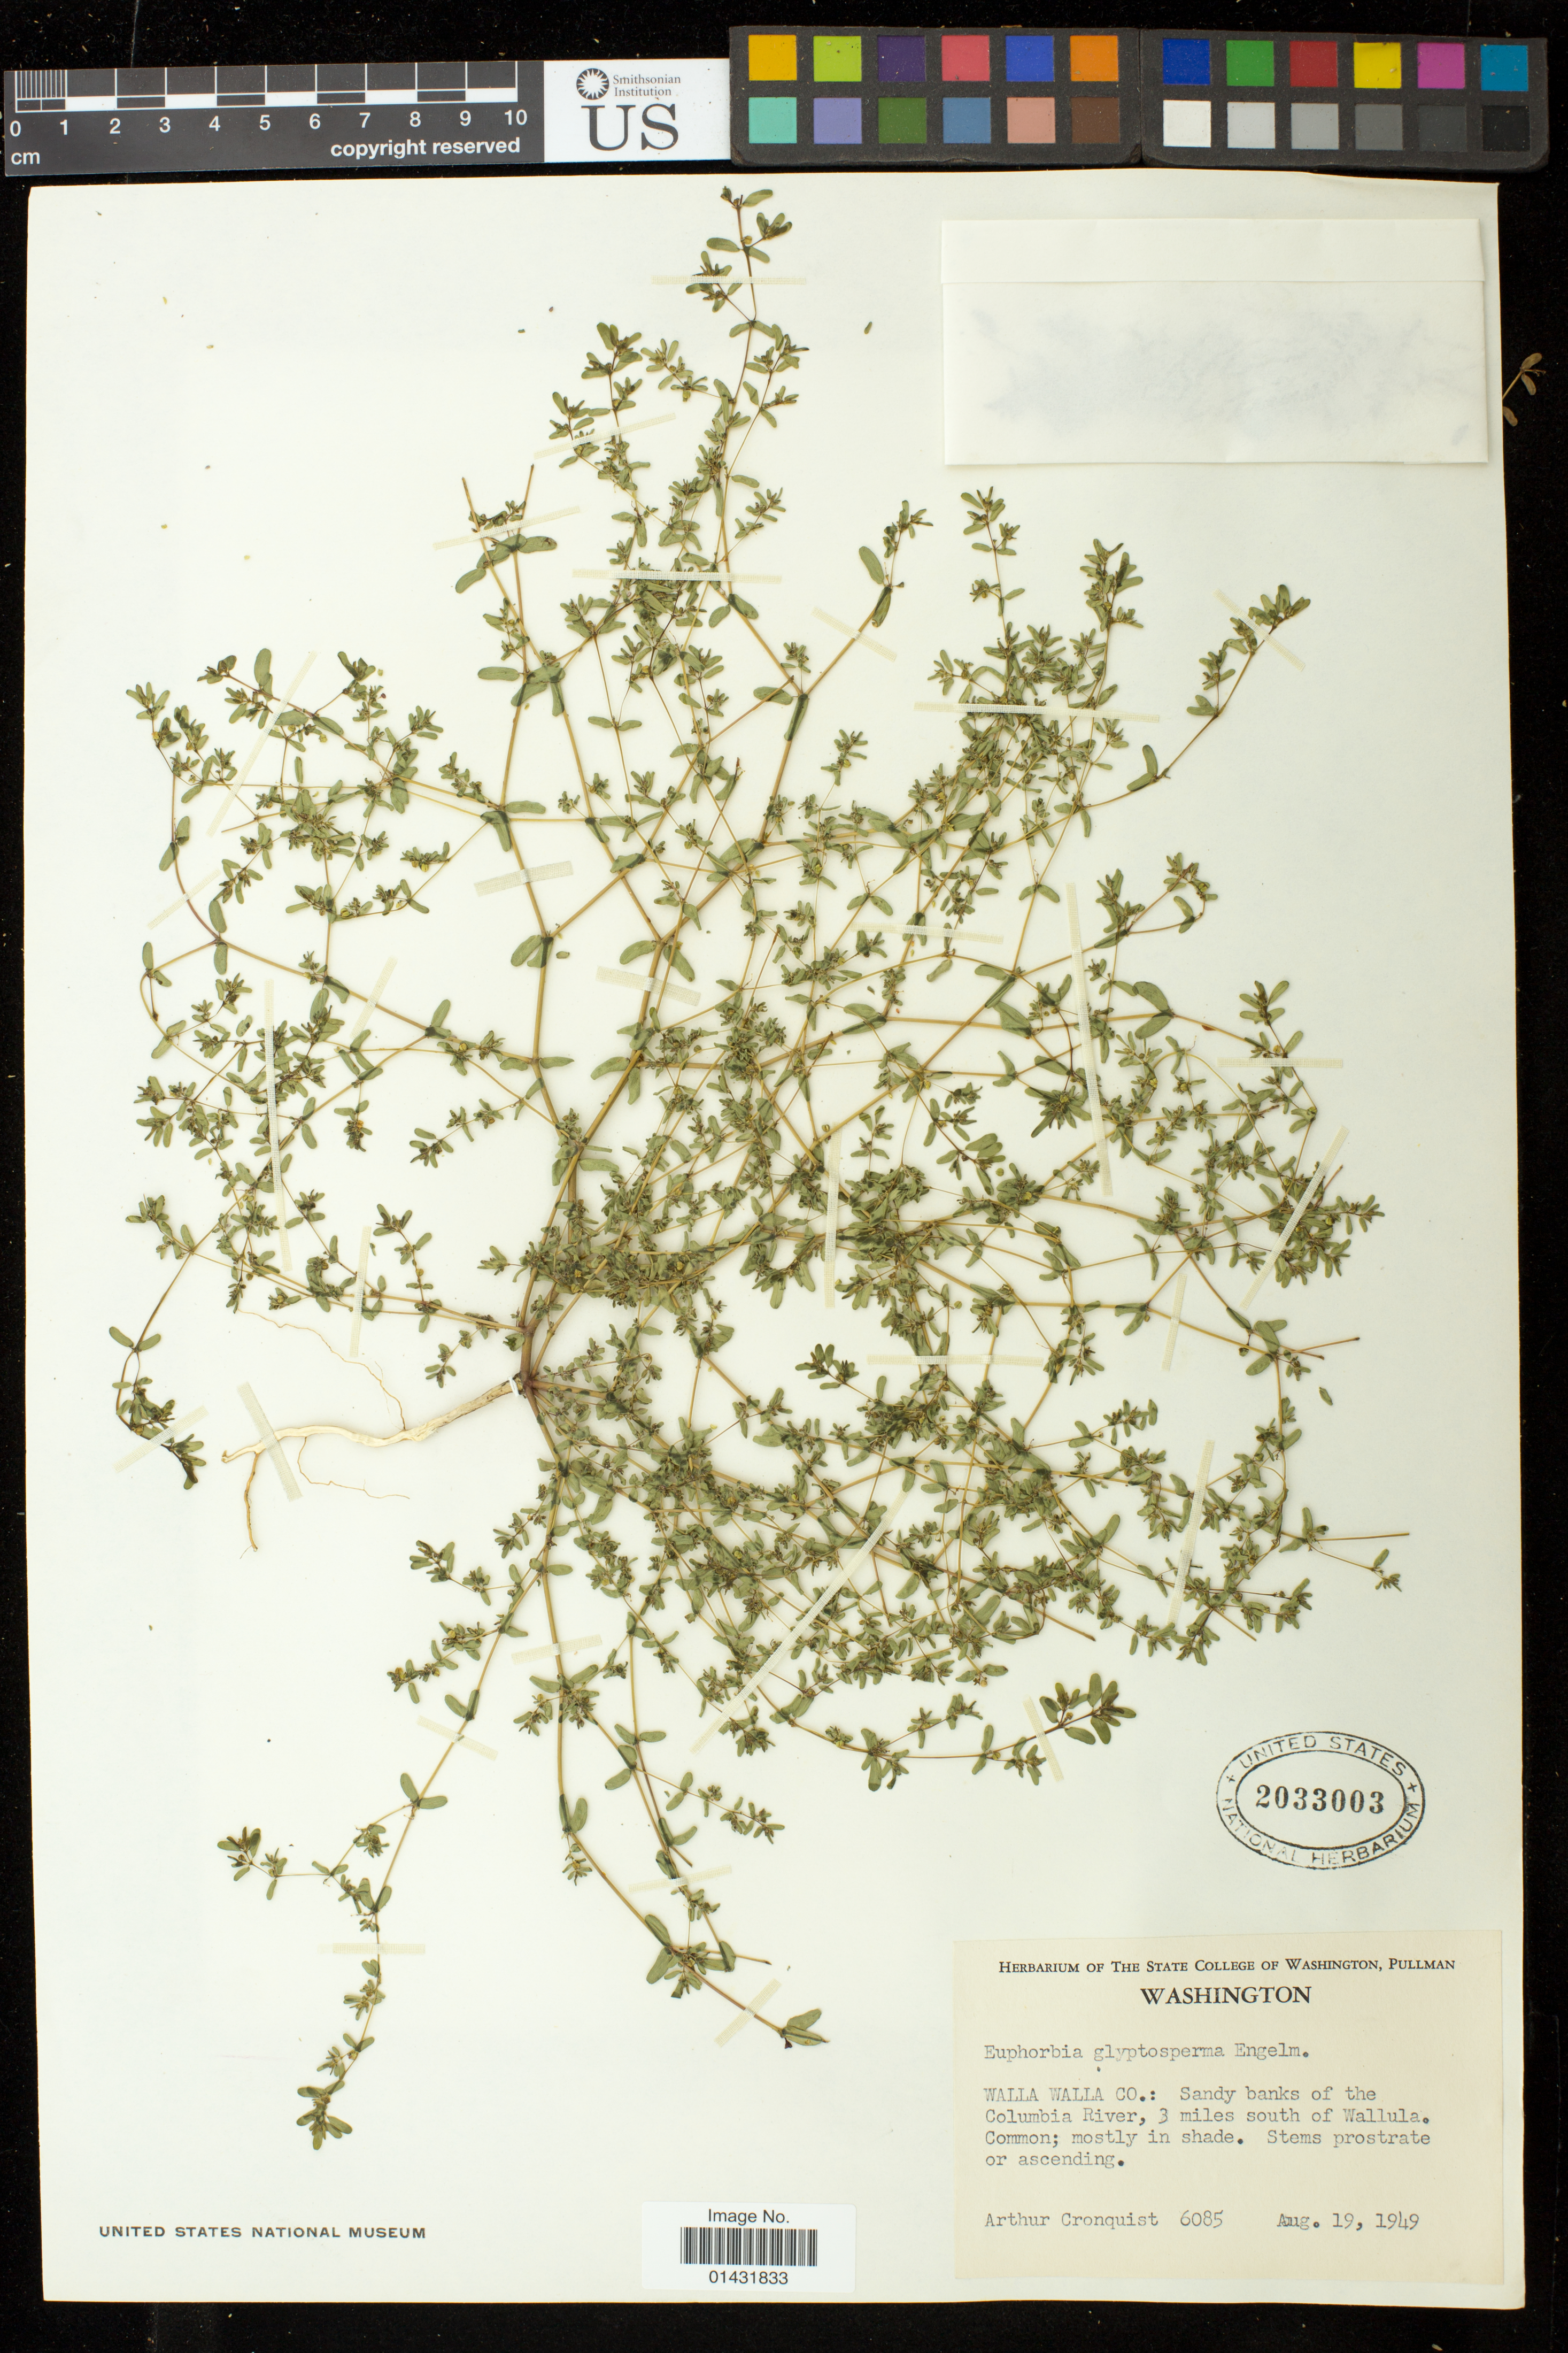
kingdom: Plantae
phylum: Tracheophyta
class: Magnoliopsida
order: Malpighiales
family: Euphorbiaceae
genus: Euphorbia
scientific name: Euphorbia glyptosperma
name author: Engelm.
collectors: A. J. Cronquist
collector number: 6085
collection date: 1949-08-19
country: United States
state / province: Washington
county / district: Walla Walla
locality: Sandy banks of the Columbia River, 3 miles south of Wallula.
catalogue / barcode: US 2033003